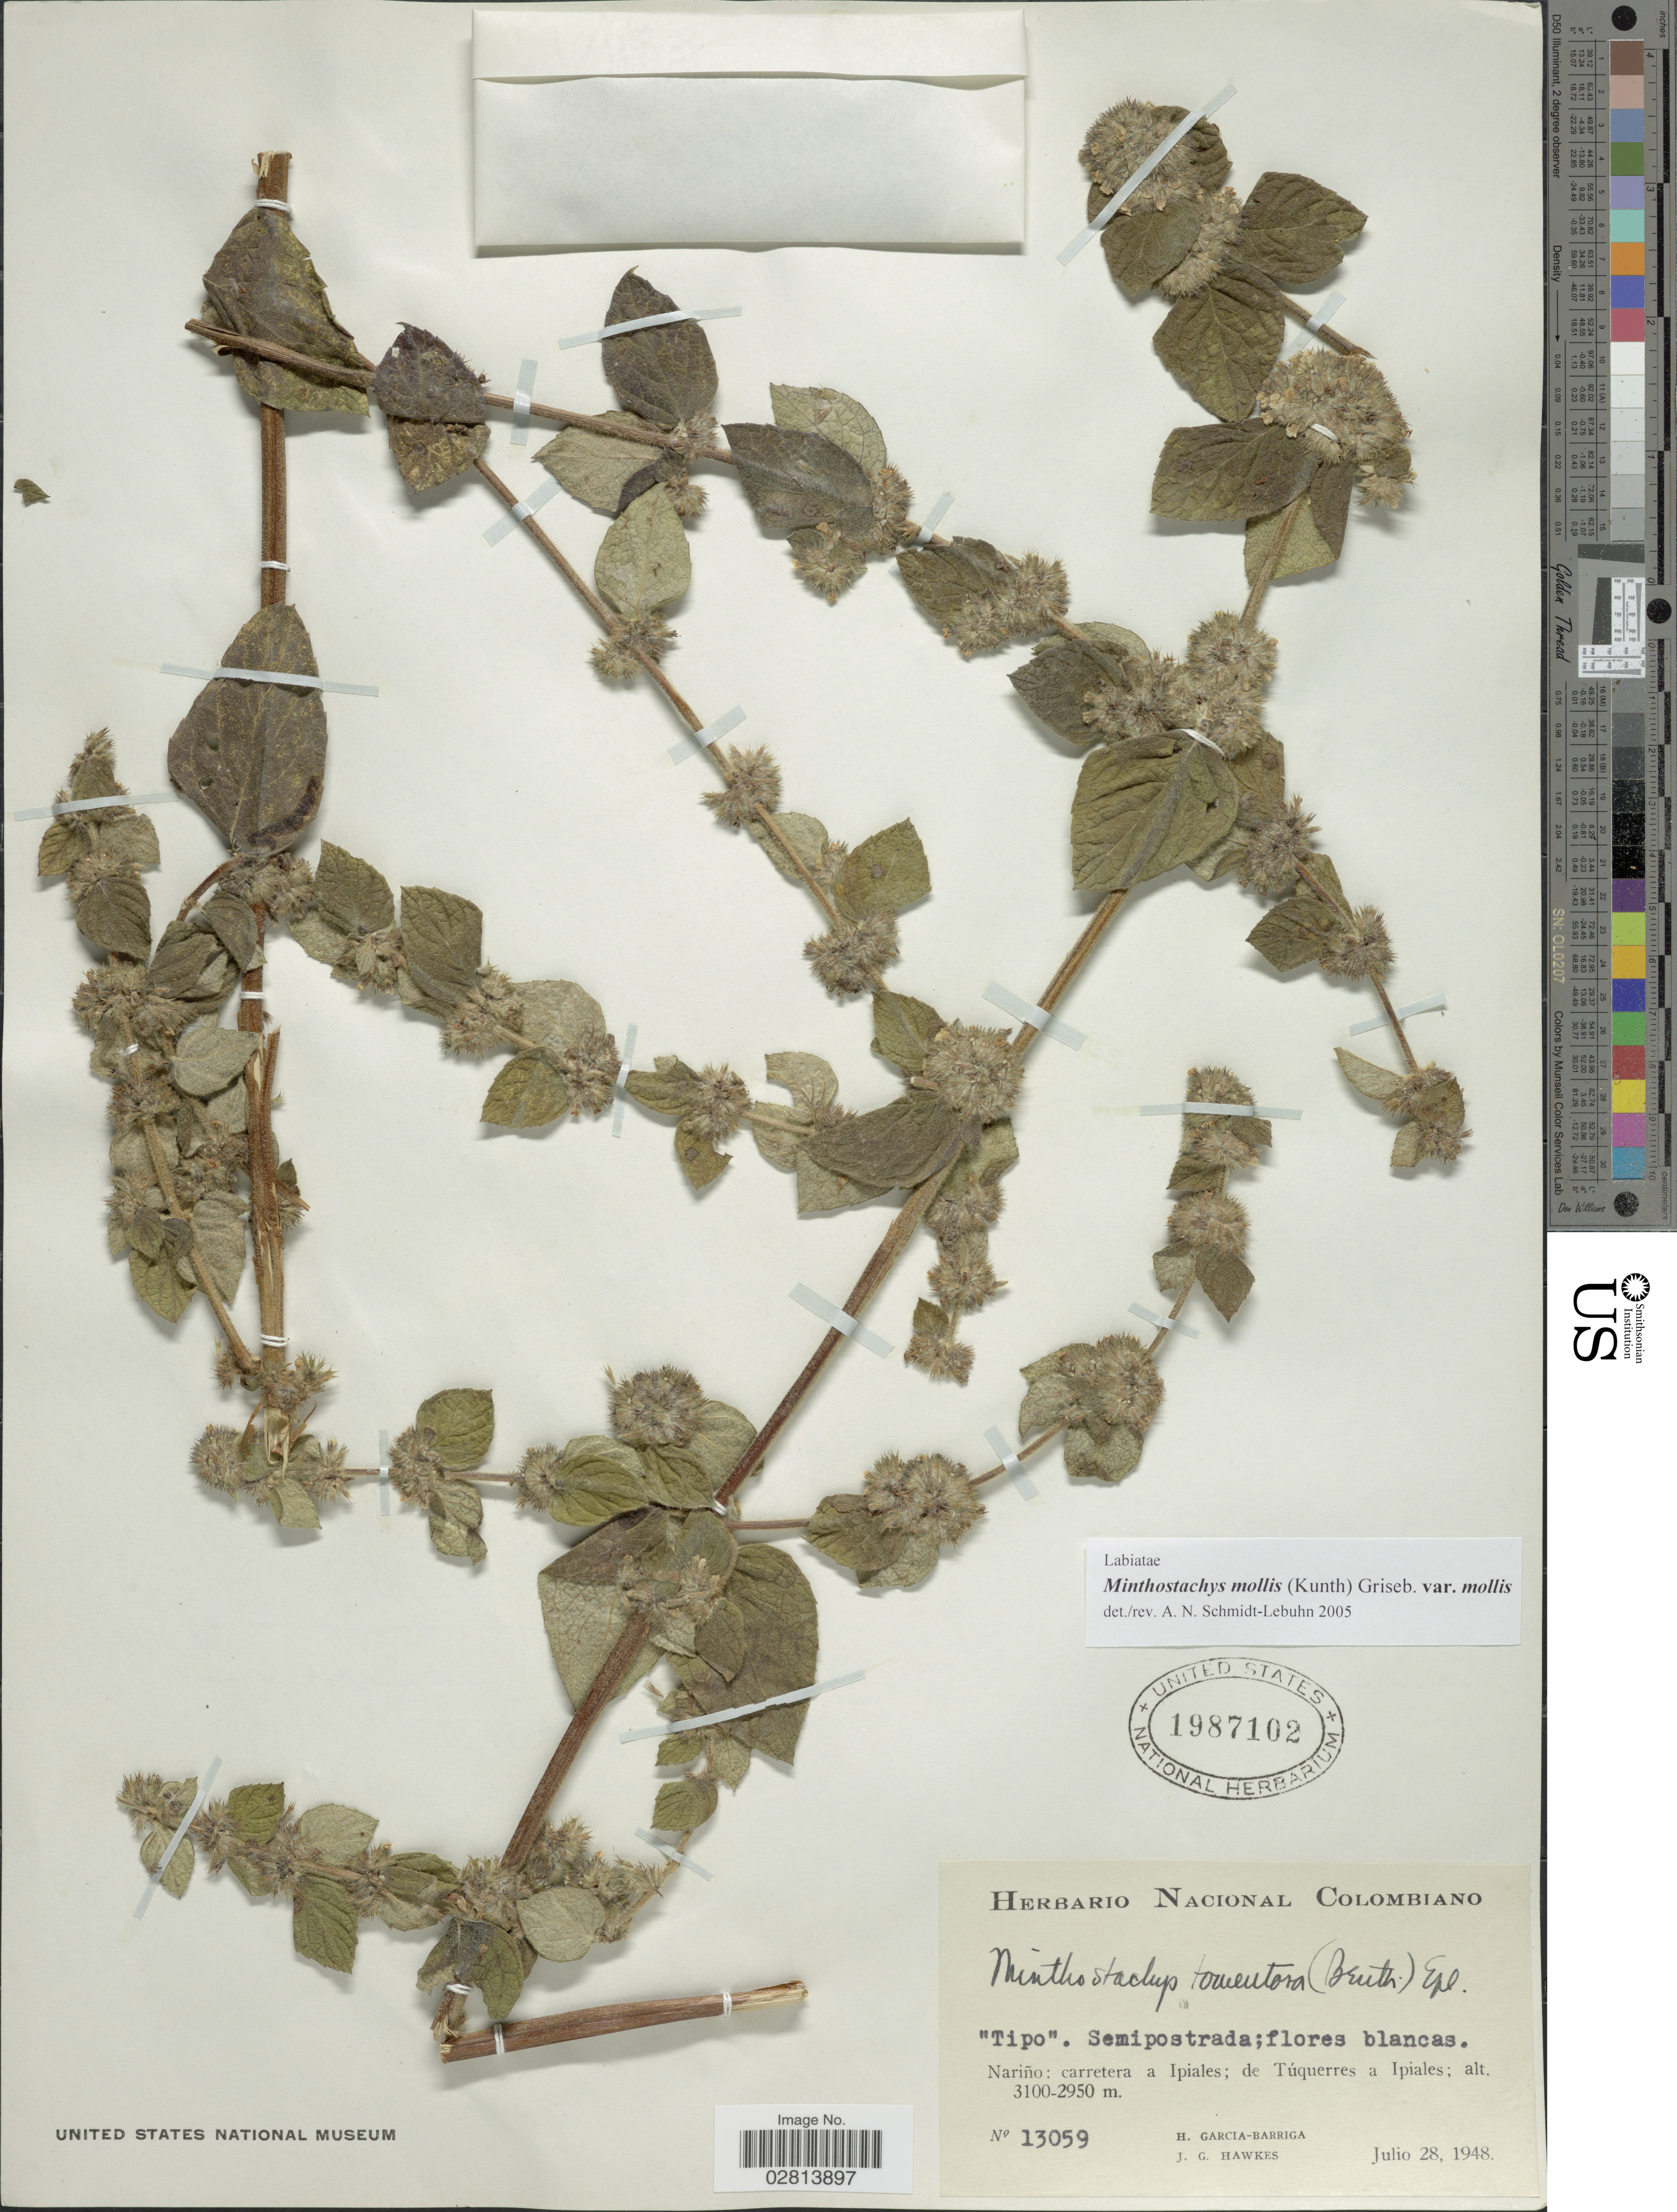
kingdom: Plantae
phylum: Tracheophyta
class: Magnoliopsida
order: Lamiales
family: Lamiaceae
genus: Minthostachys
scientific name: Minthostachys mollis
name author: (Kunth) Griseb.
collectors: H. García Barriga & J. Hawkes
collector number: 13059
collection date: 1948-07-28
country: Colombia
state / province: Nariño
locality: Carretera a Ipiales; de Túquerres a Ipiales.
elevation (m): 2950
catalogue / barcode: US 1987102